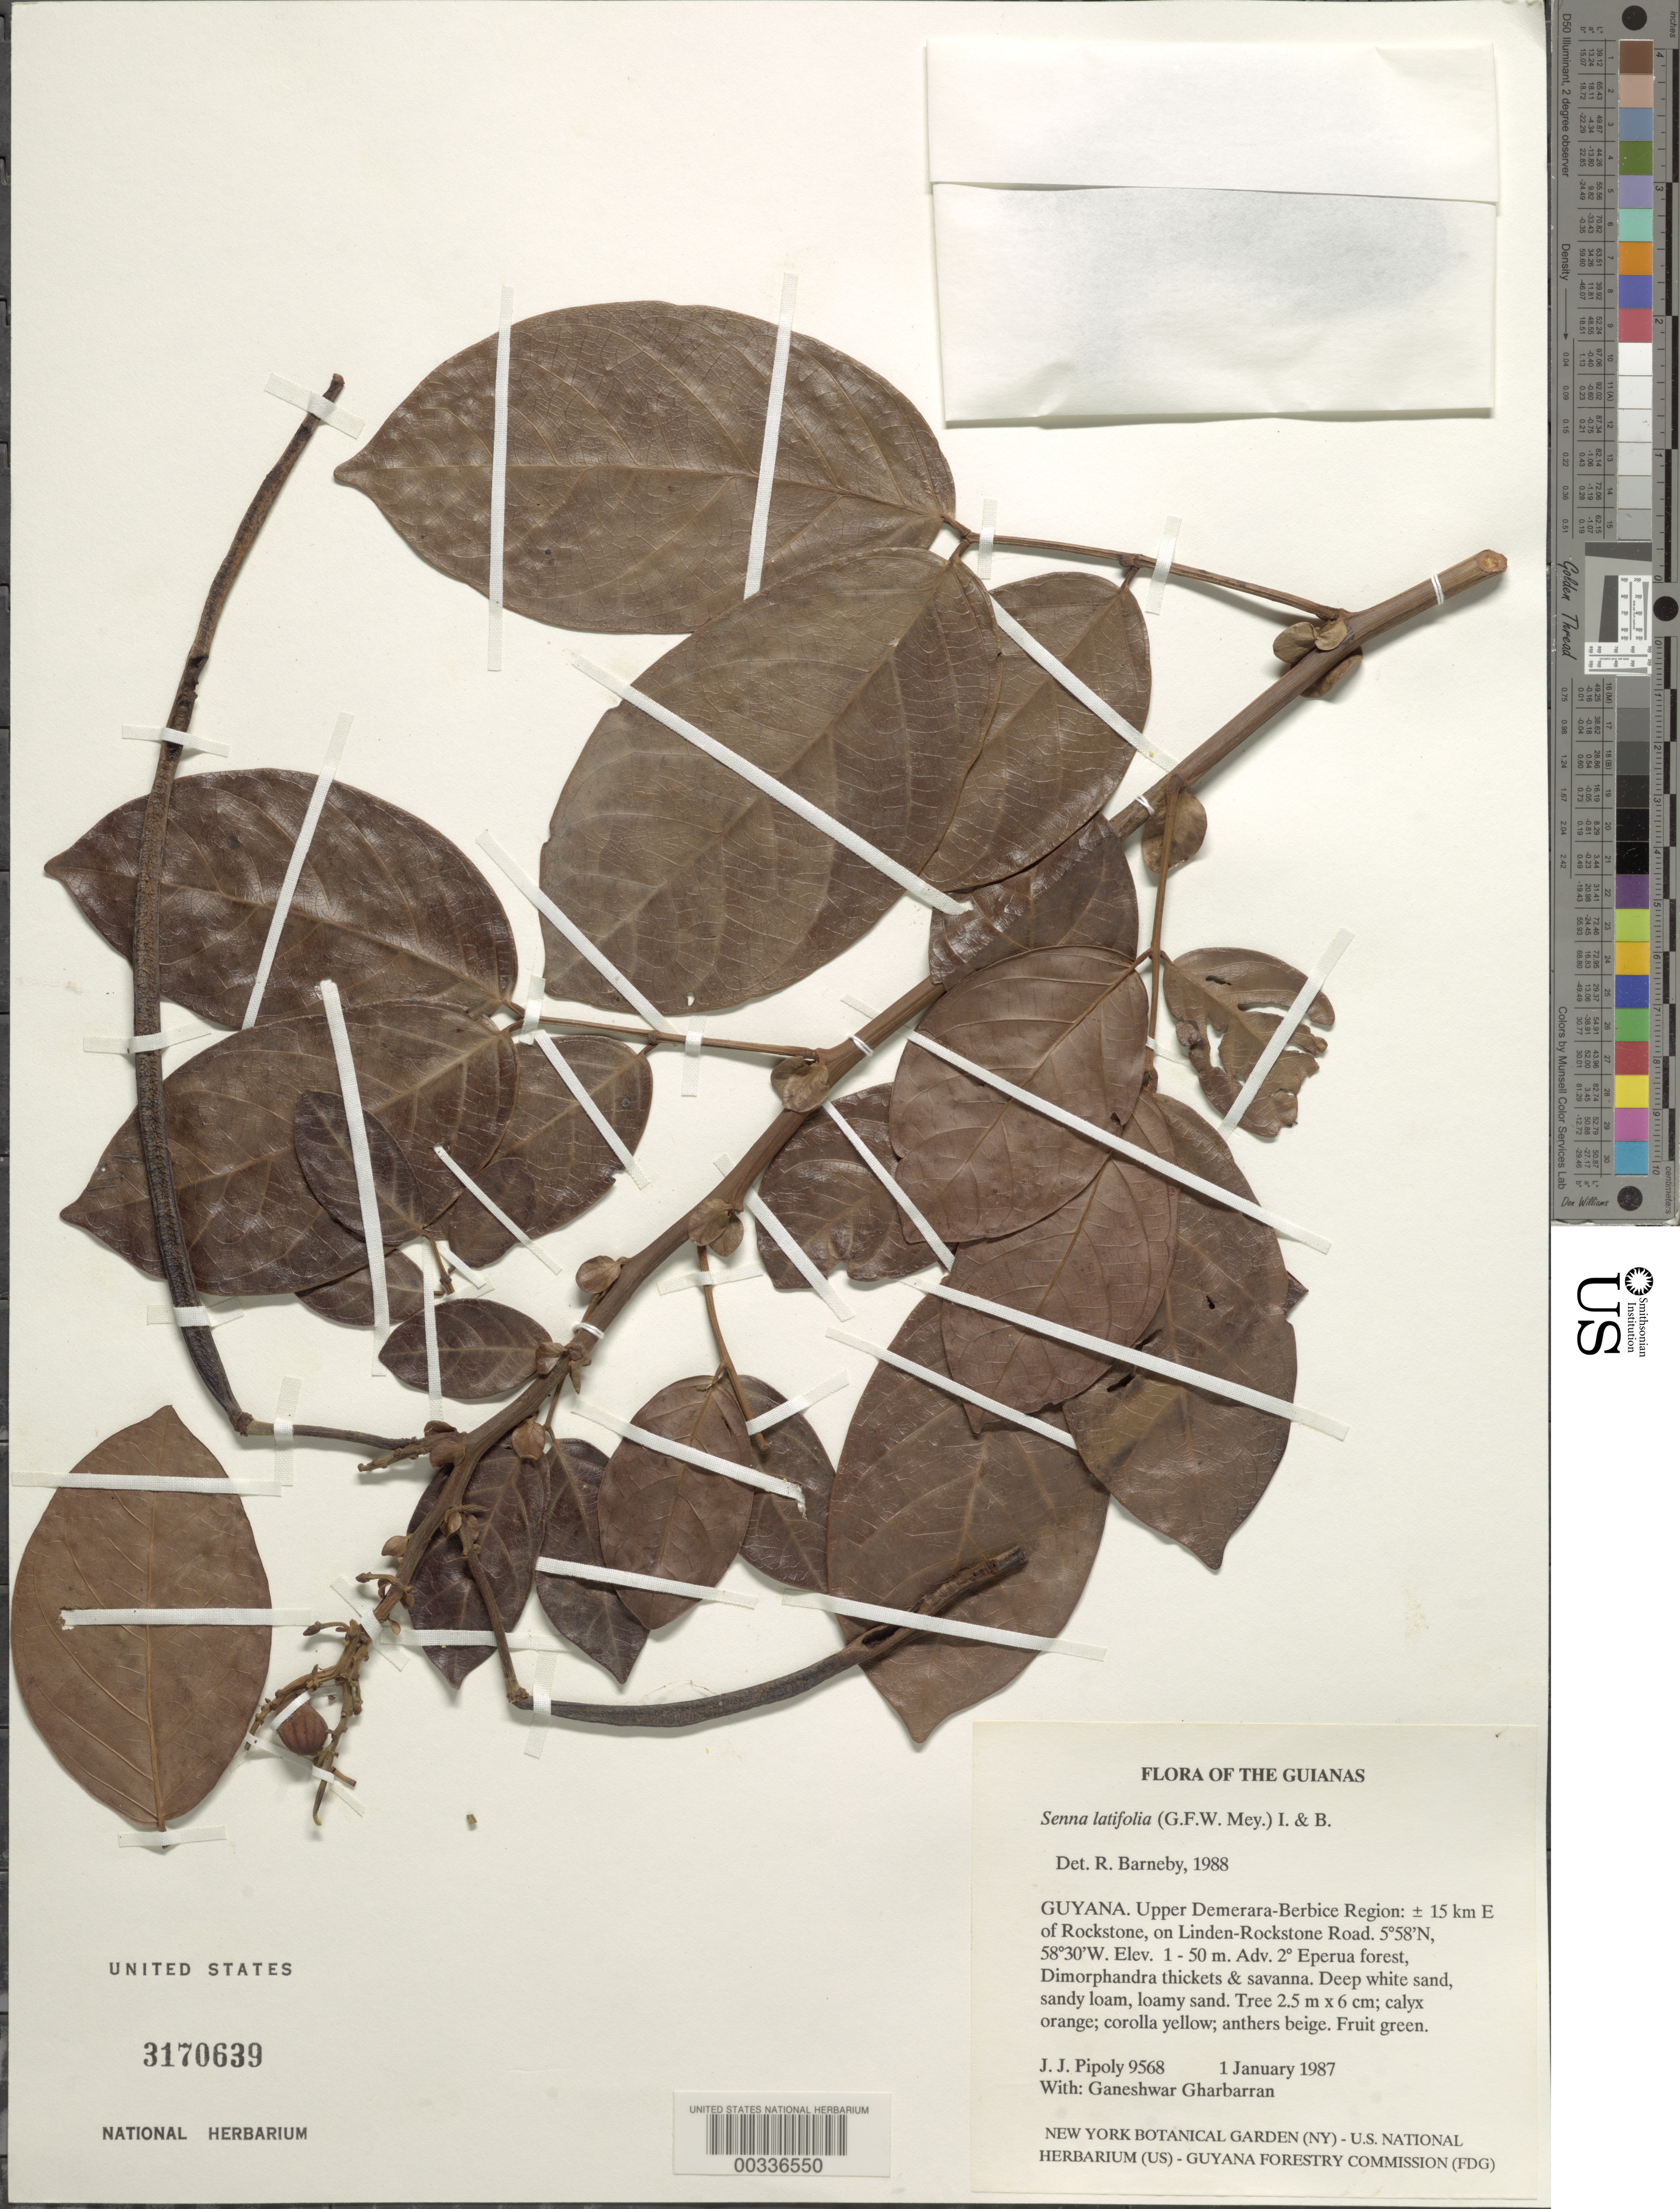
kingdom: Plantae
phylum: Tracheophyta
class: Magnoliopsida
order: Fabales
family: Fabaceae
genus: Senna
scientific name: Senna latifolia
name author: (G. Mey.) H.S. Irwin & Barneby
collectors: J. J. Pipoly & G. Gharbarran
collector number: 9568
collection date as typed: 01 Jan 1987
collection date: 1987-01-01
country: Guyana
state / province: U. Demerara-Berbice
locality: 15 km e of rockstone, on linden-rockstone road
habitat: Eperua forest, thickets and savanna; deep white sand, sandy loam, loamy sand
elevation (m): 1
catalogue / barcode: US 3170639